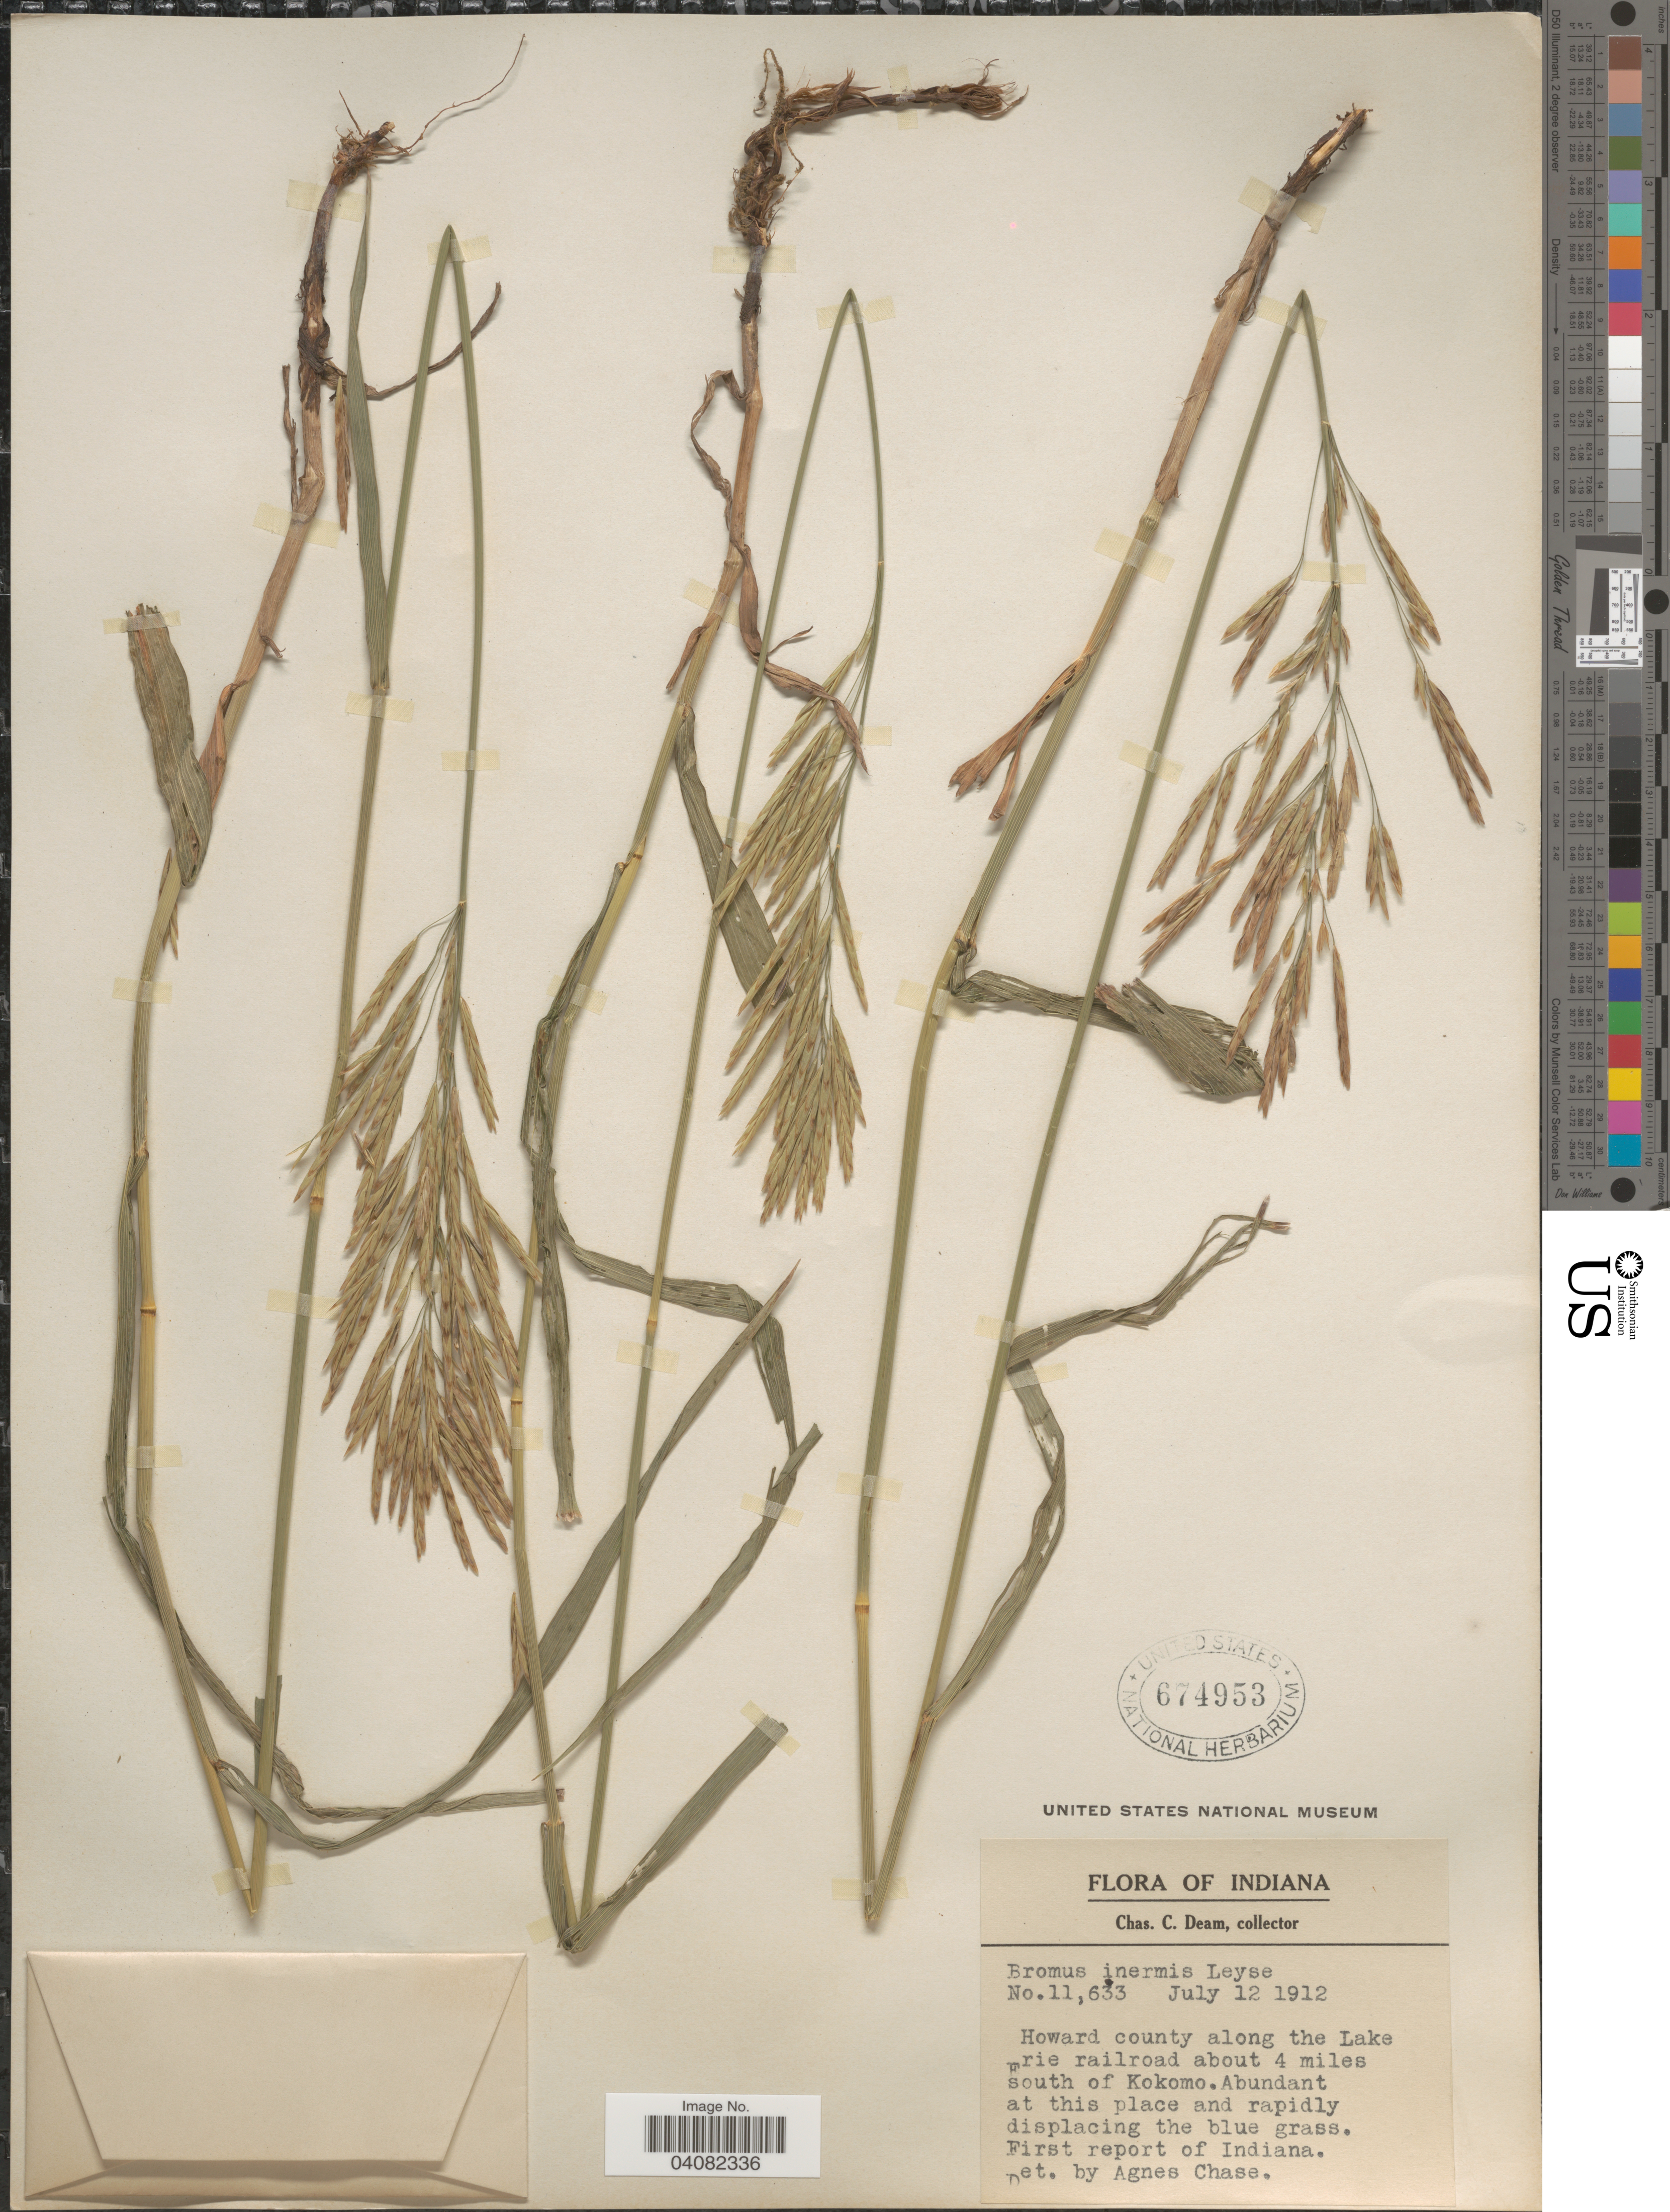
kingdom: Plantae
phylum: Tracheophyta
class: Liliopsida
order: Poales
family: Poaceae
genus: Bromus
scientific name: Bromus inermis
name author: Leyss.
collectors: C. C. Deam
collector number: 11633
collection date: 1912-07-12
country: United States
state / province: Indiana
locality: Howard county along the Lake Erie railroad about 4 miles south of Kokomo.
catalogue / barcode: US 674953